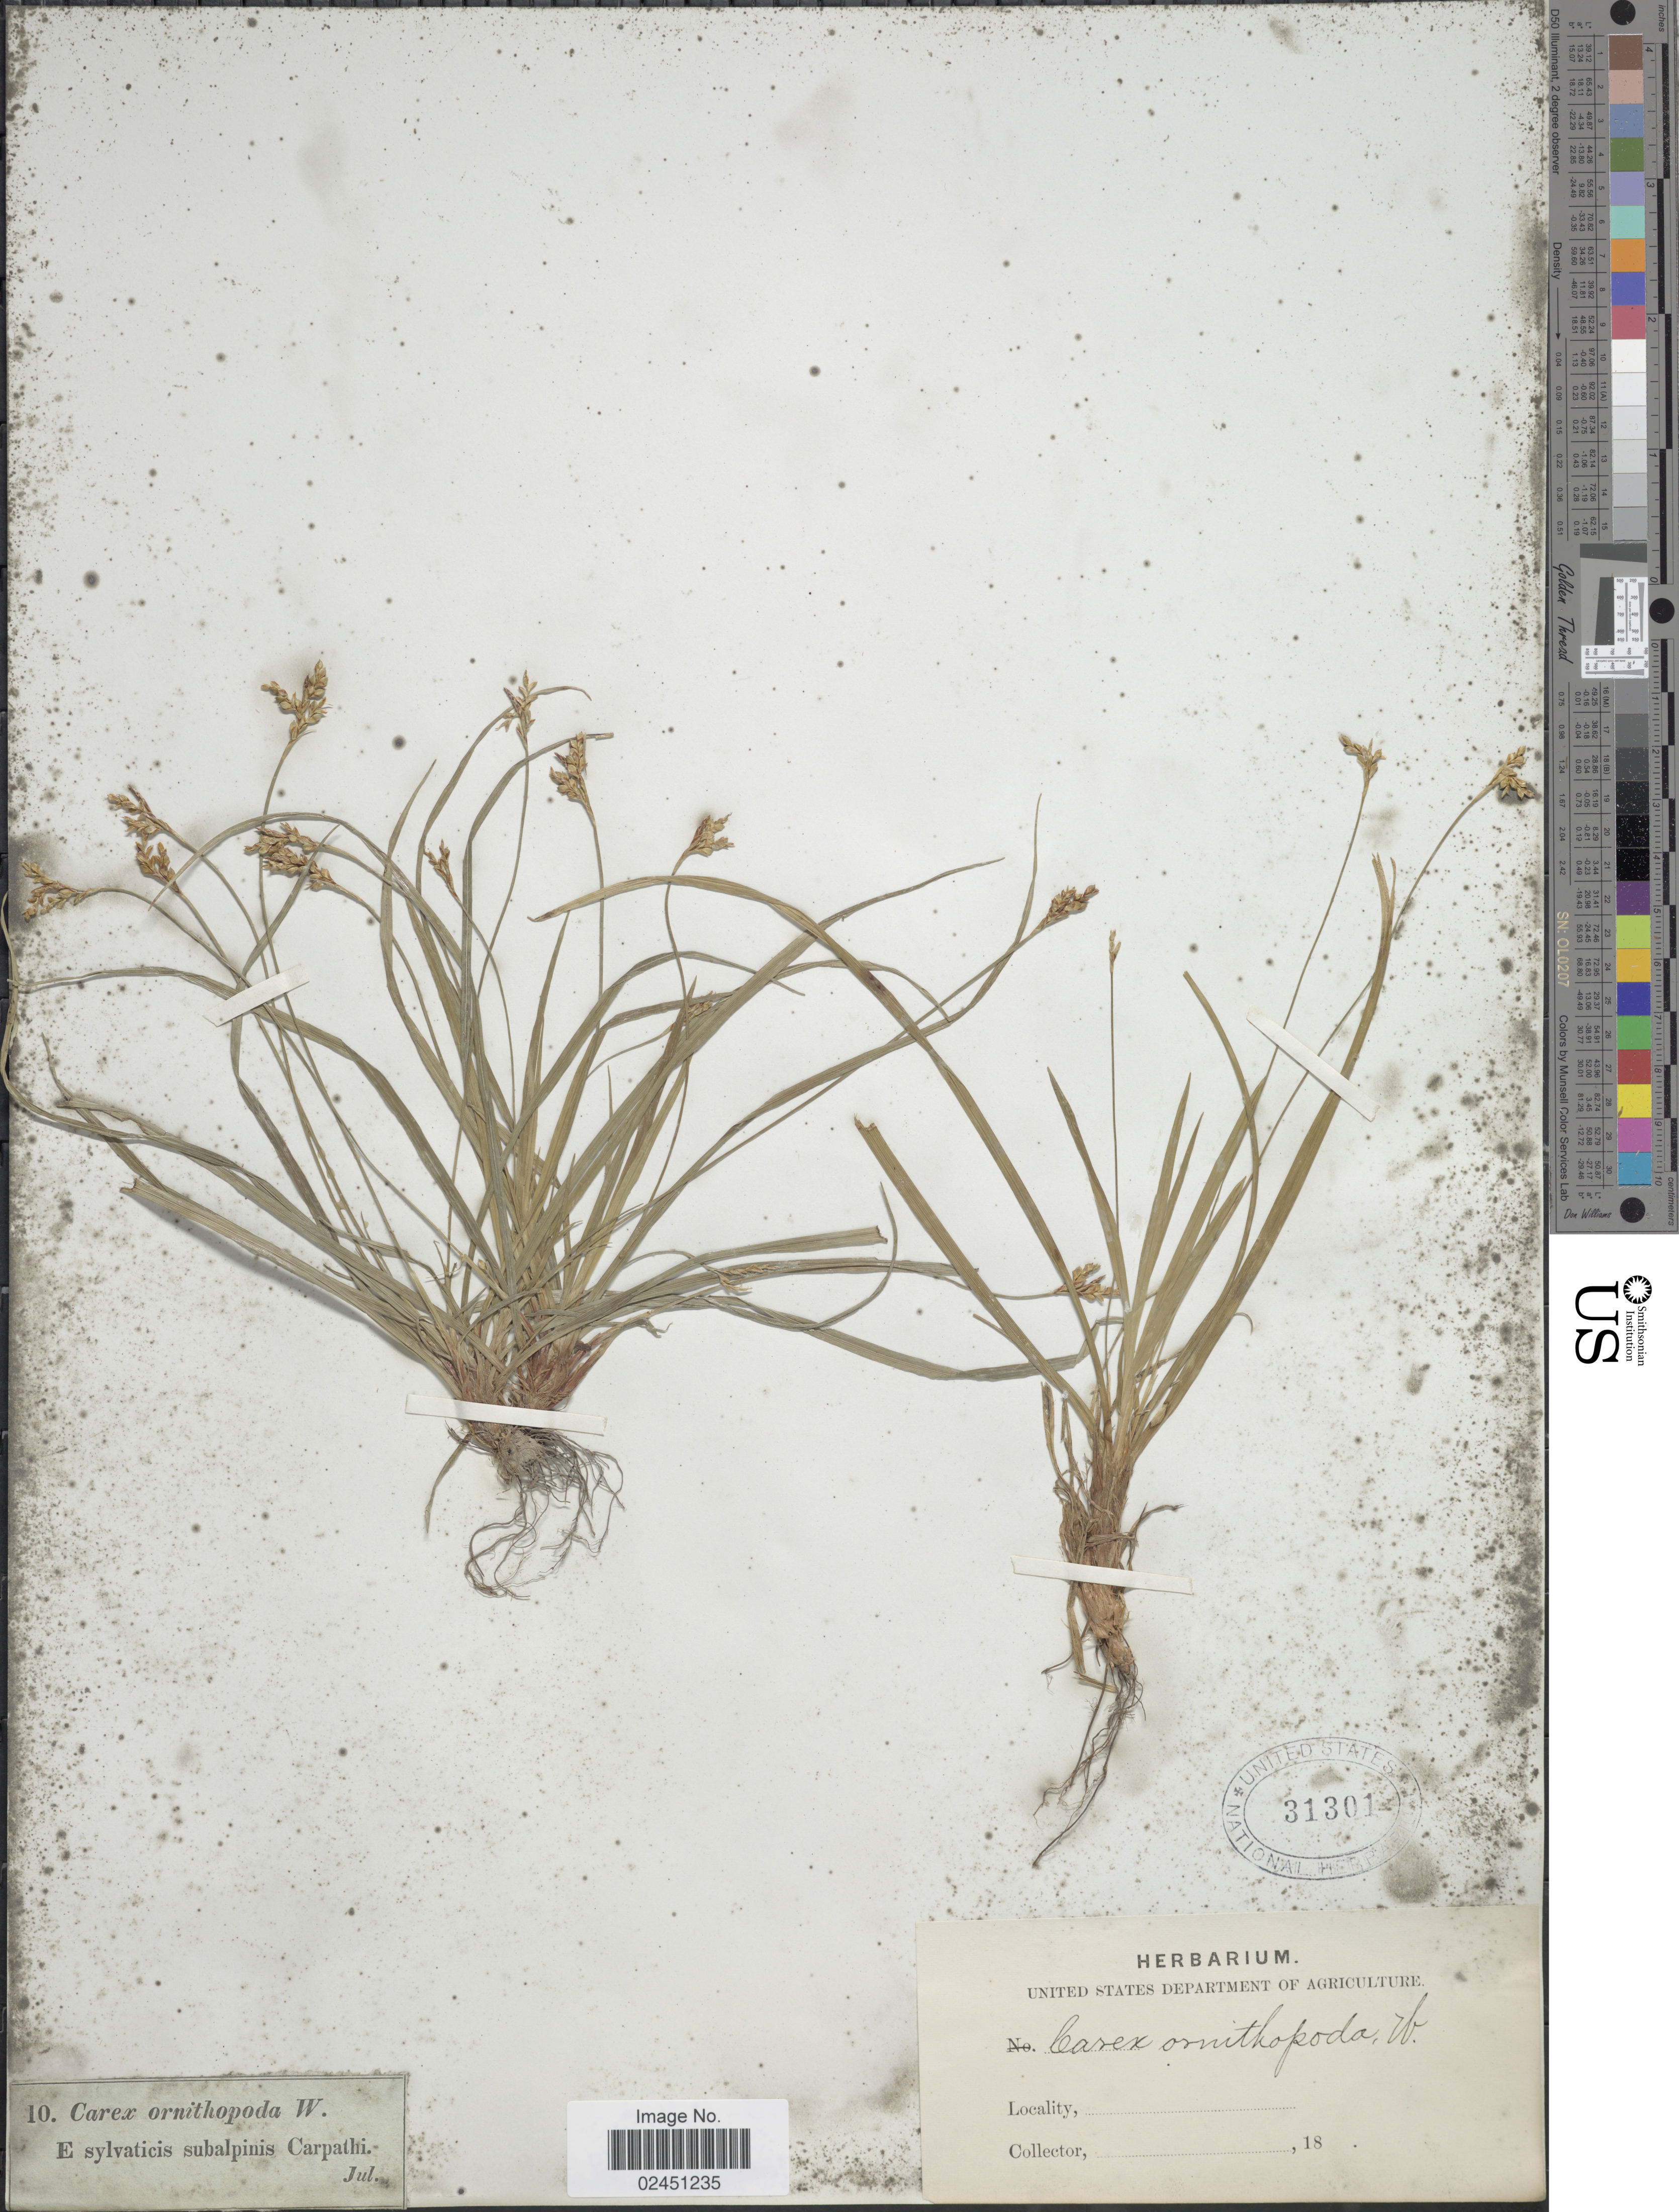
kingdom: Plantae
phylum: Tracheophyta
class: Liliopsida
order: Poales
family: Cyperaceae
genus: Carex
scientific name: Carex ornithopoda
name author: Willd.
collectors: Facchini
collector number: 10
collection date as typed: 18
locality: E sylvaticus subalpinis Carpathi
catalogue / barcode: US 31301